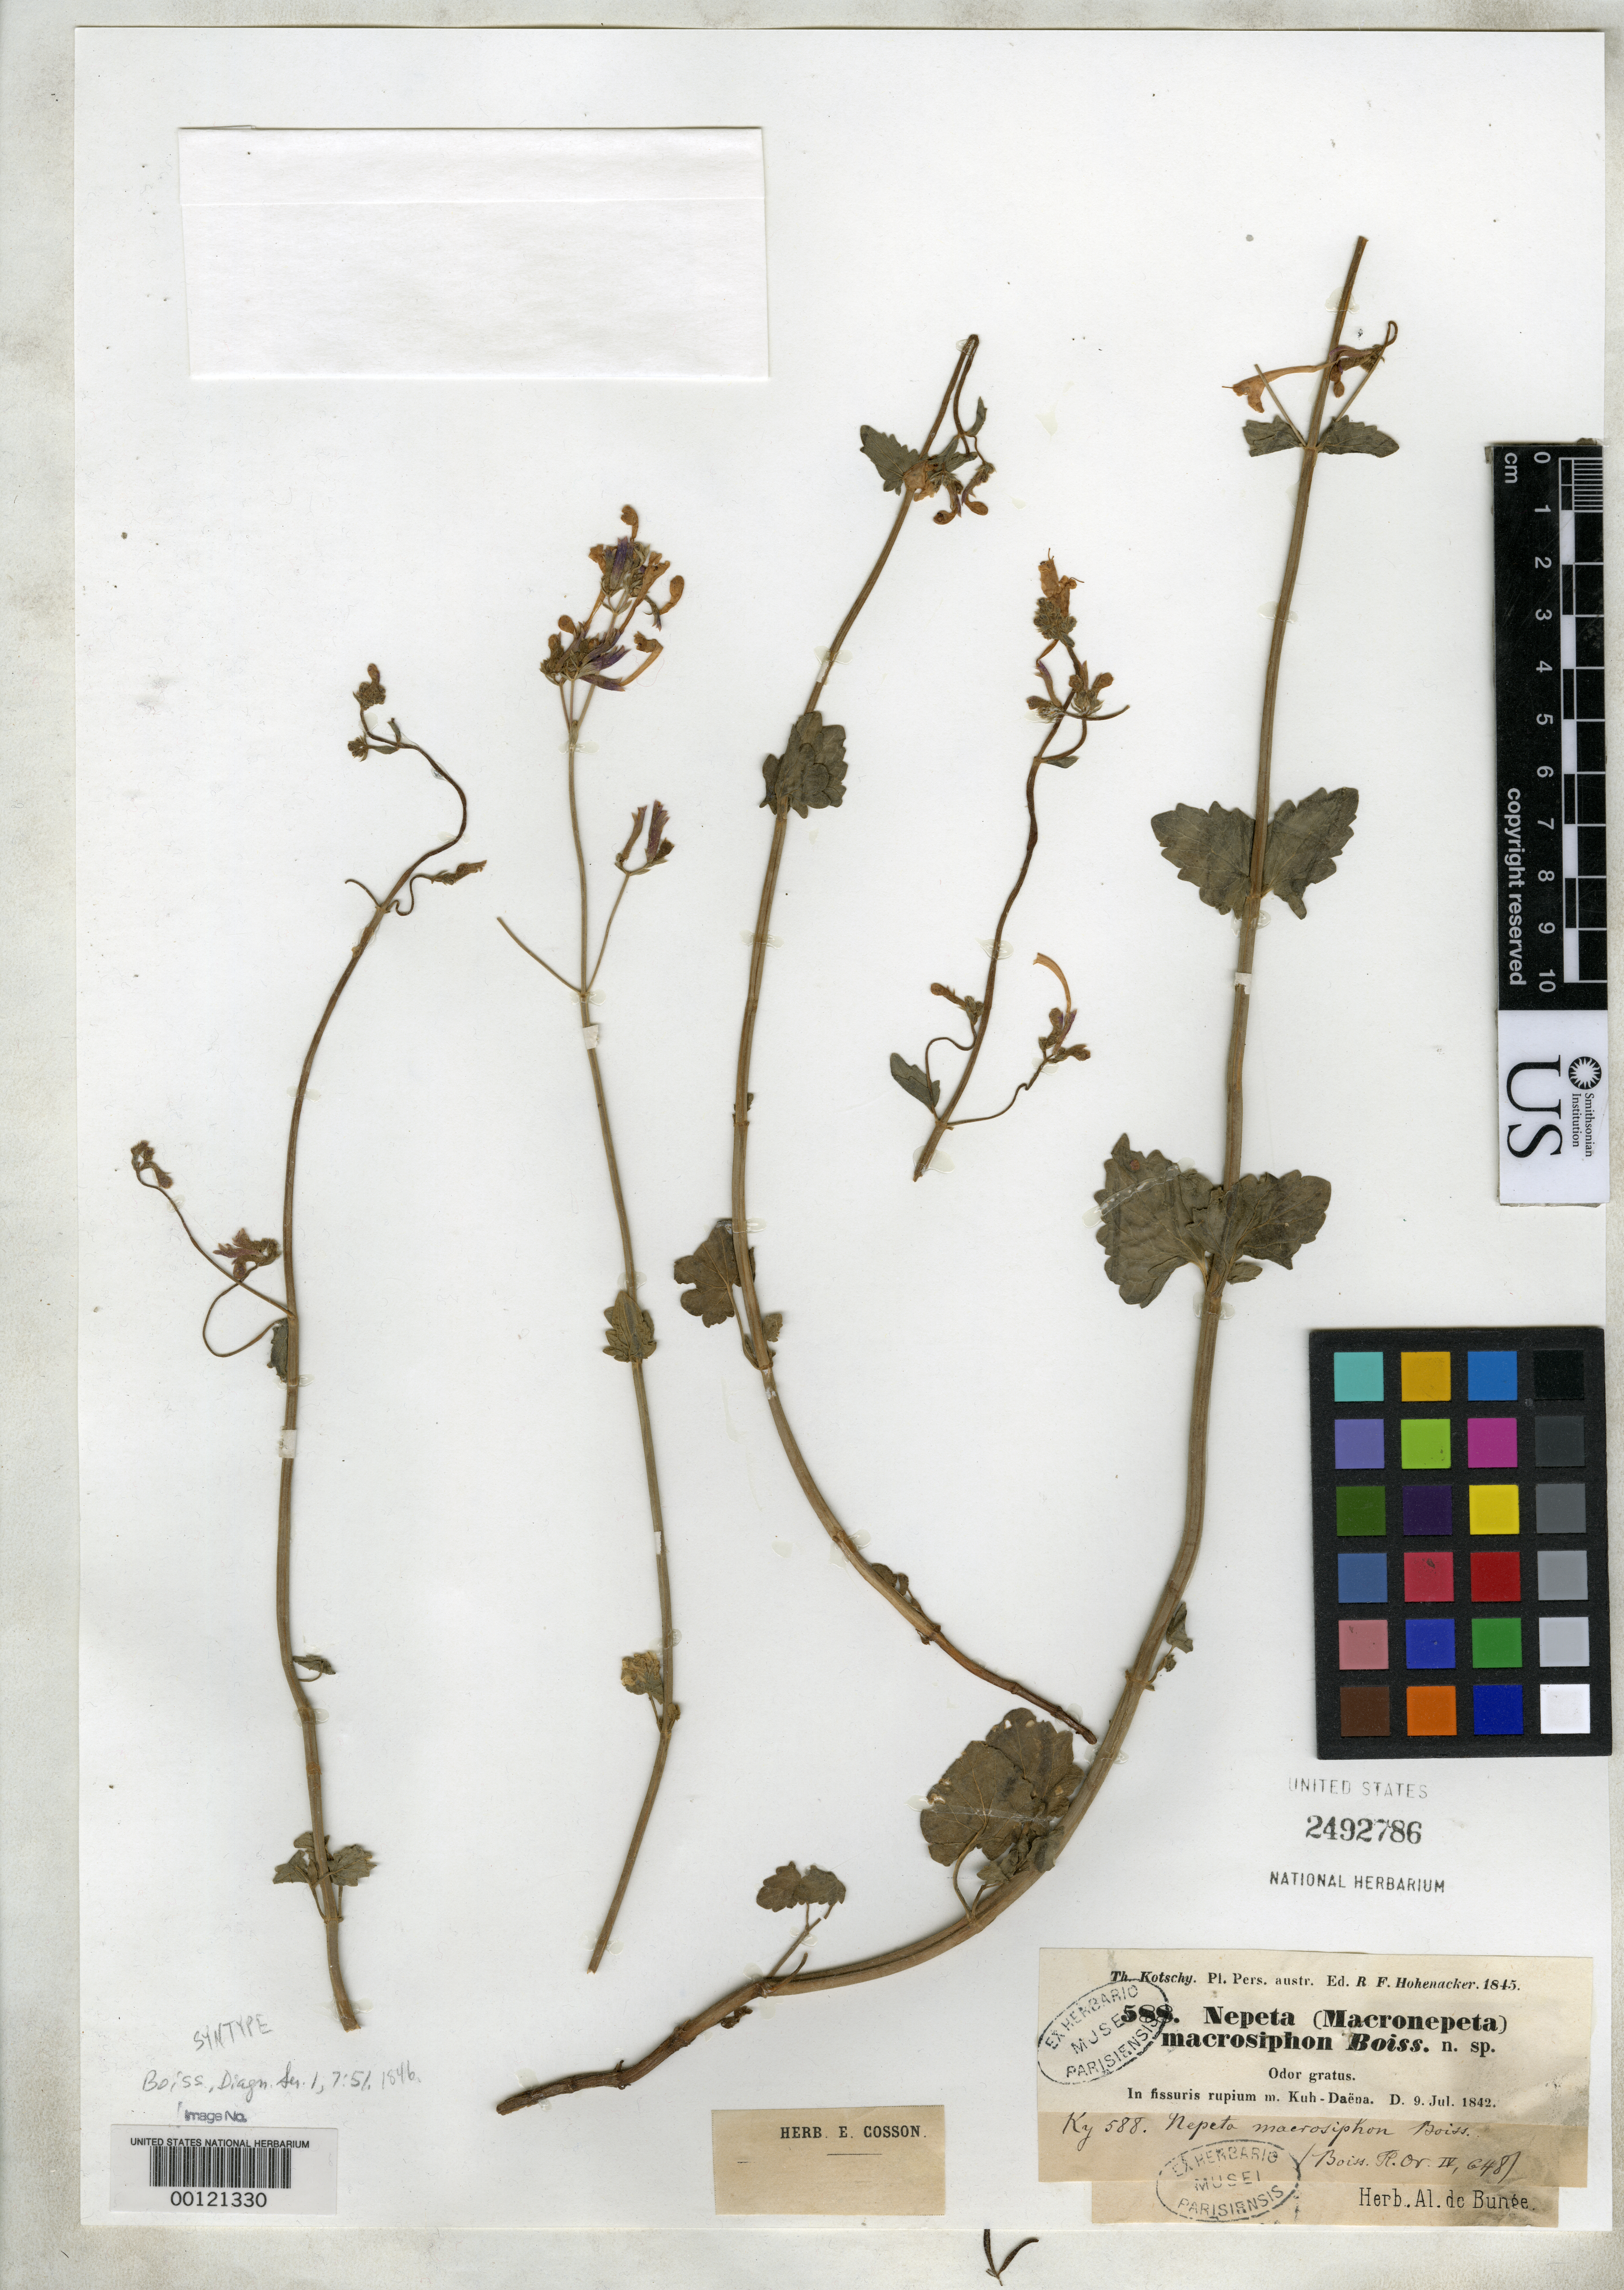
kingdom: Plantae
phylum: Tracheophyta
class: Magnoliopsida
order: Lamiales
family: Lamiaceae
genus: Nepeta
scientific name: Nepeta macrosiphon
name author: Boiss.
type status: Syntype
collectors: K. G. Kotschy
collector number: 588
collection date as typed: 09 Jul 1842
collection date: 1842-07-09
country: Iran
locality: Kuh-daena.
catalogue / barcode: US 2492786